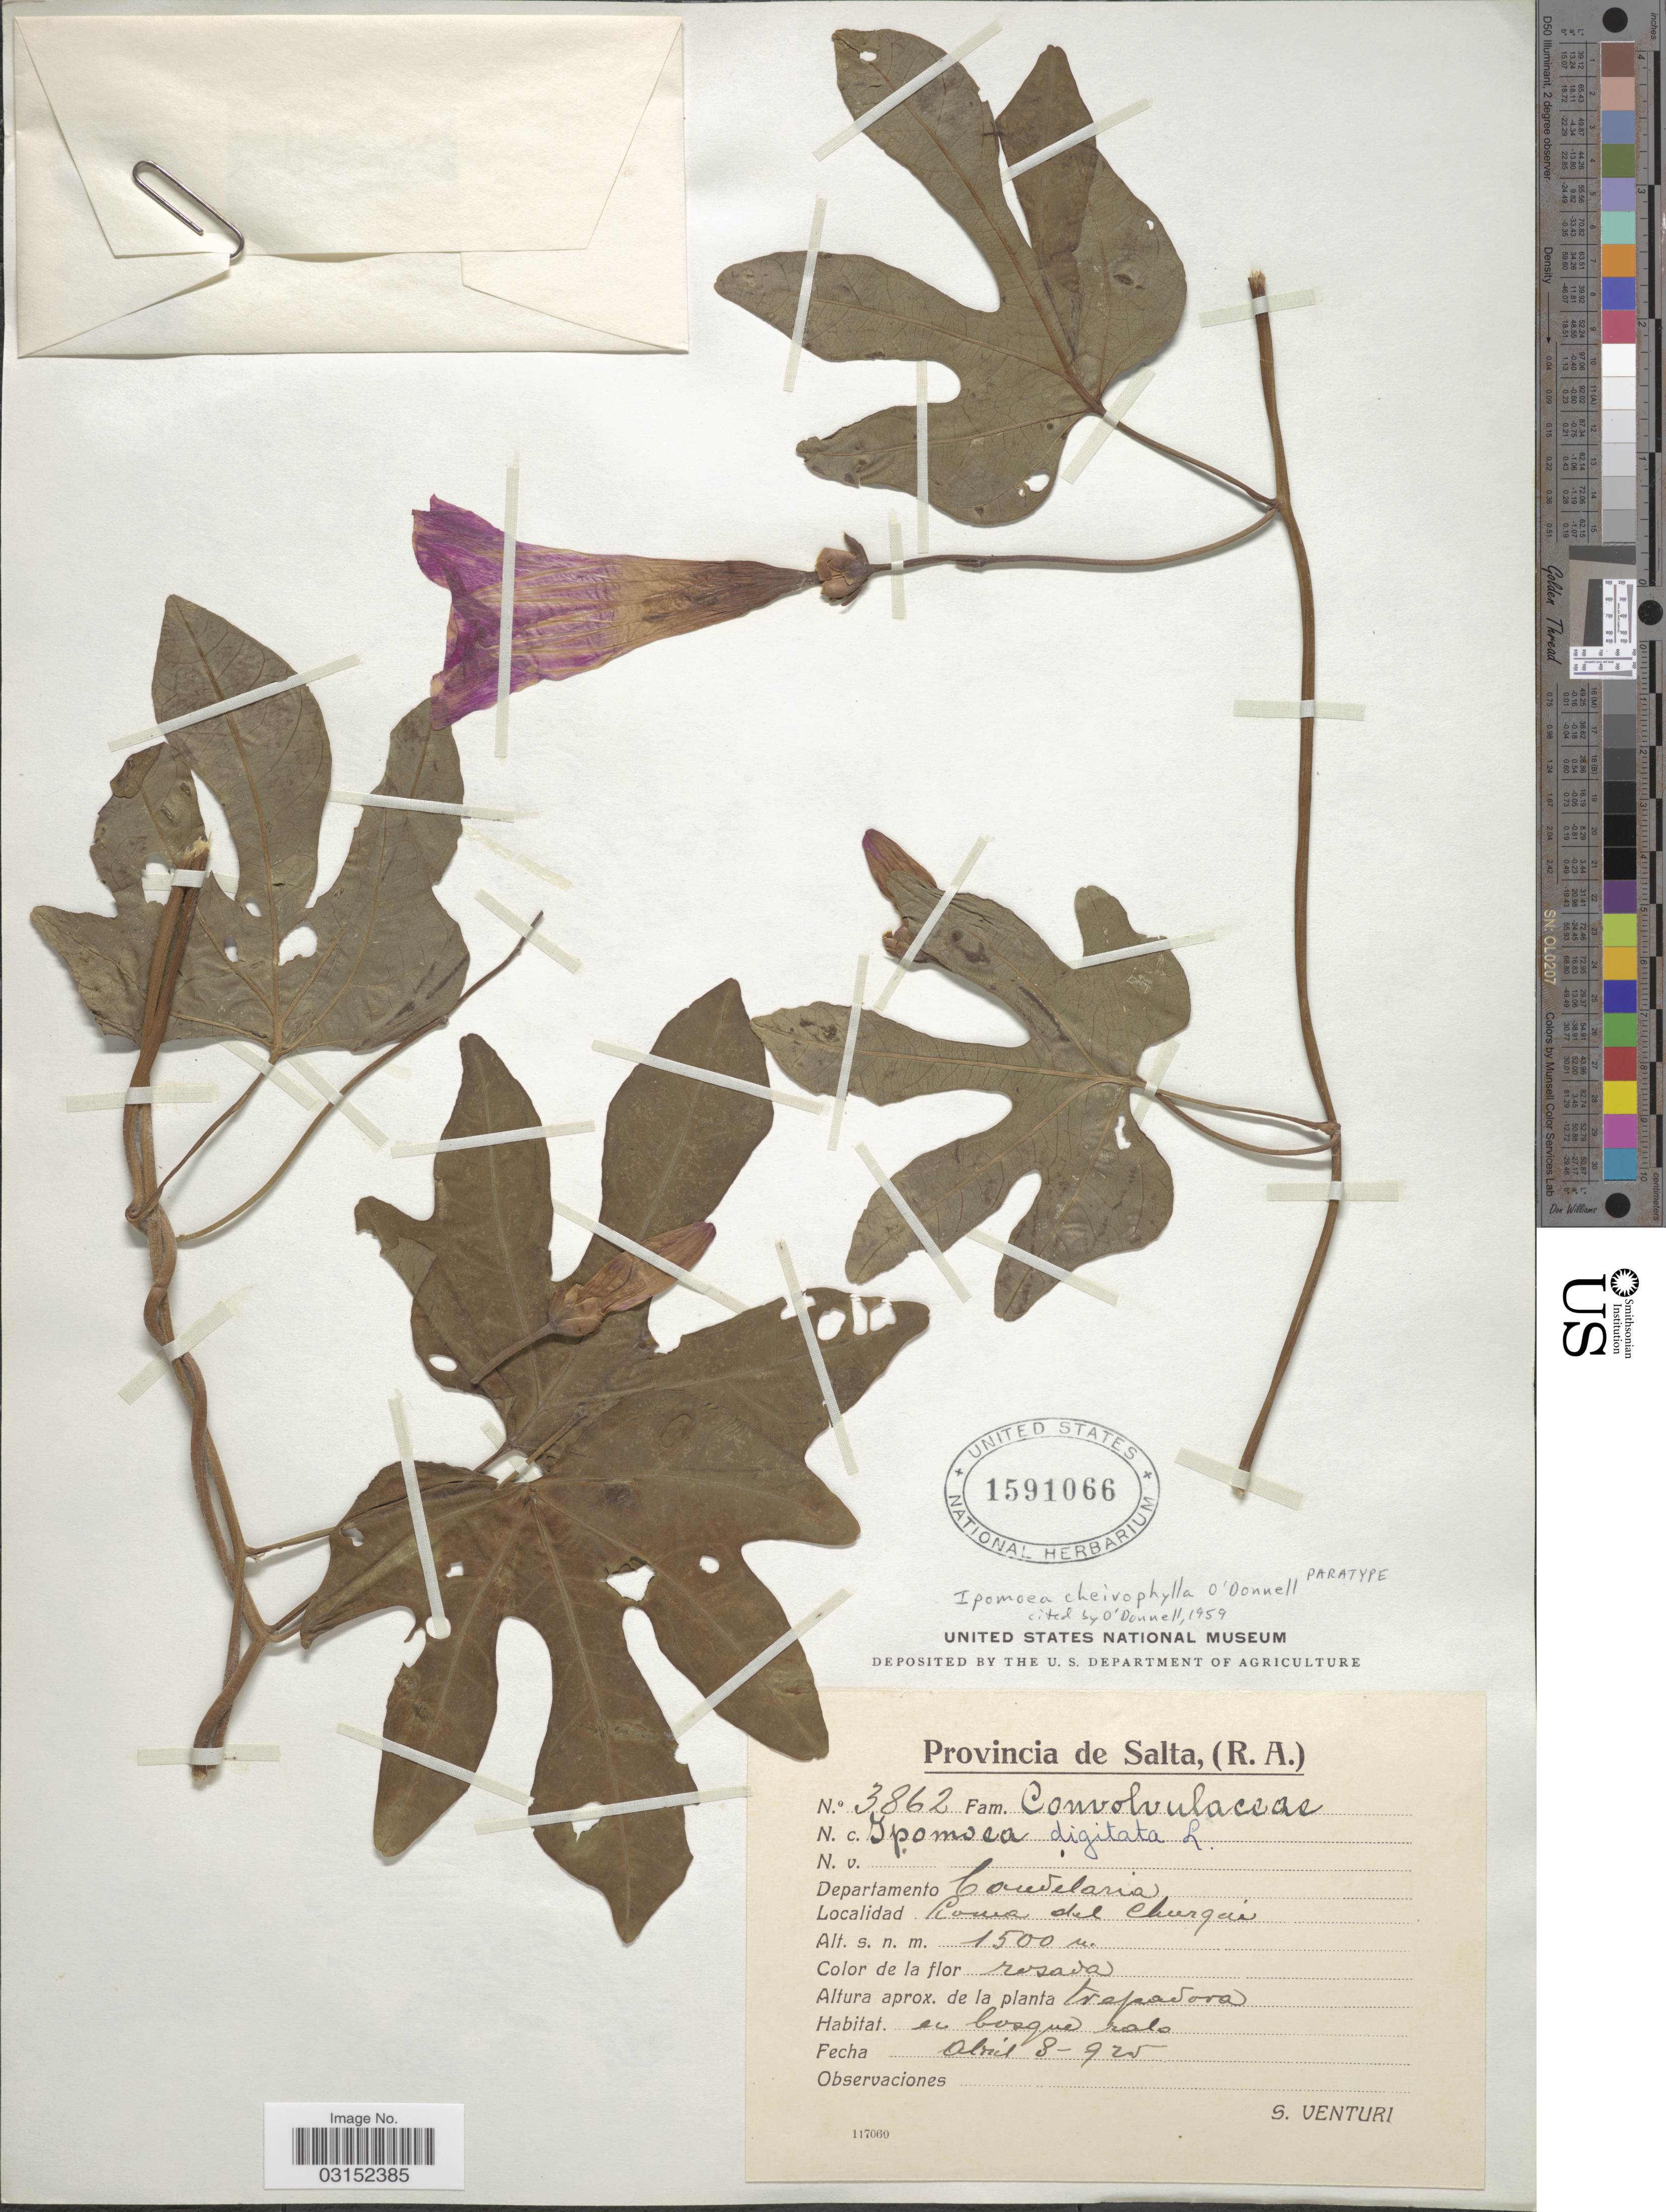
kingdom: Plantae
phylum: Tracheophyta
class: Magnoliopsida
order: Solanales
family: Convolvulaceae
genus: Ipomoea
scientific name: Ipomoea cheirophylla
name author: O'Donell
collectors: S. Venturi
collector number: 3862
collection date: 1925-04-08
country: Argentina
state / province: Salta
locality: Departamento Candelaria, Loma del Churqui.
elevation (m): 1500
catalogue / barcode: US 1591066